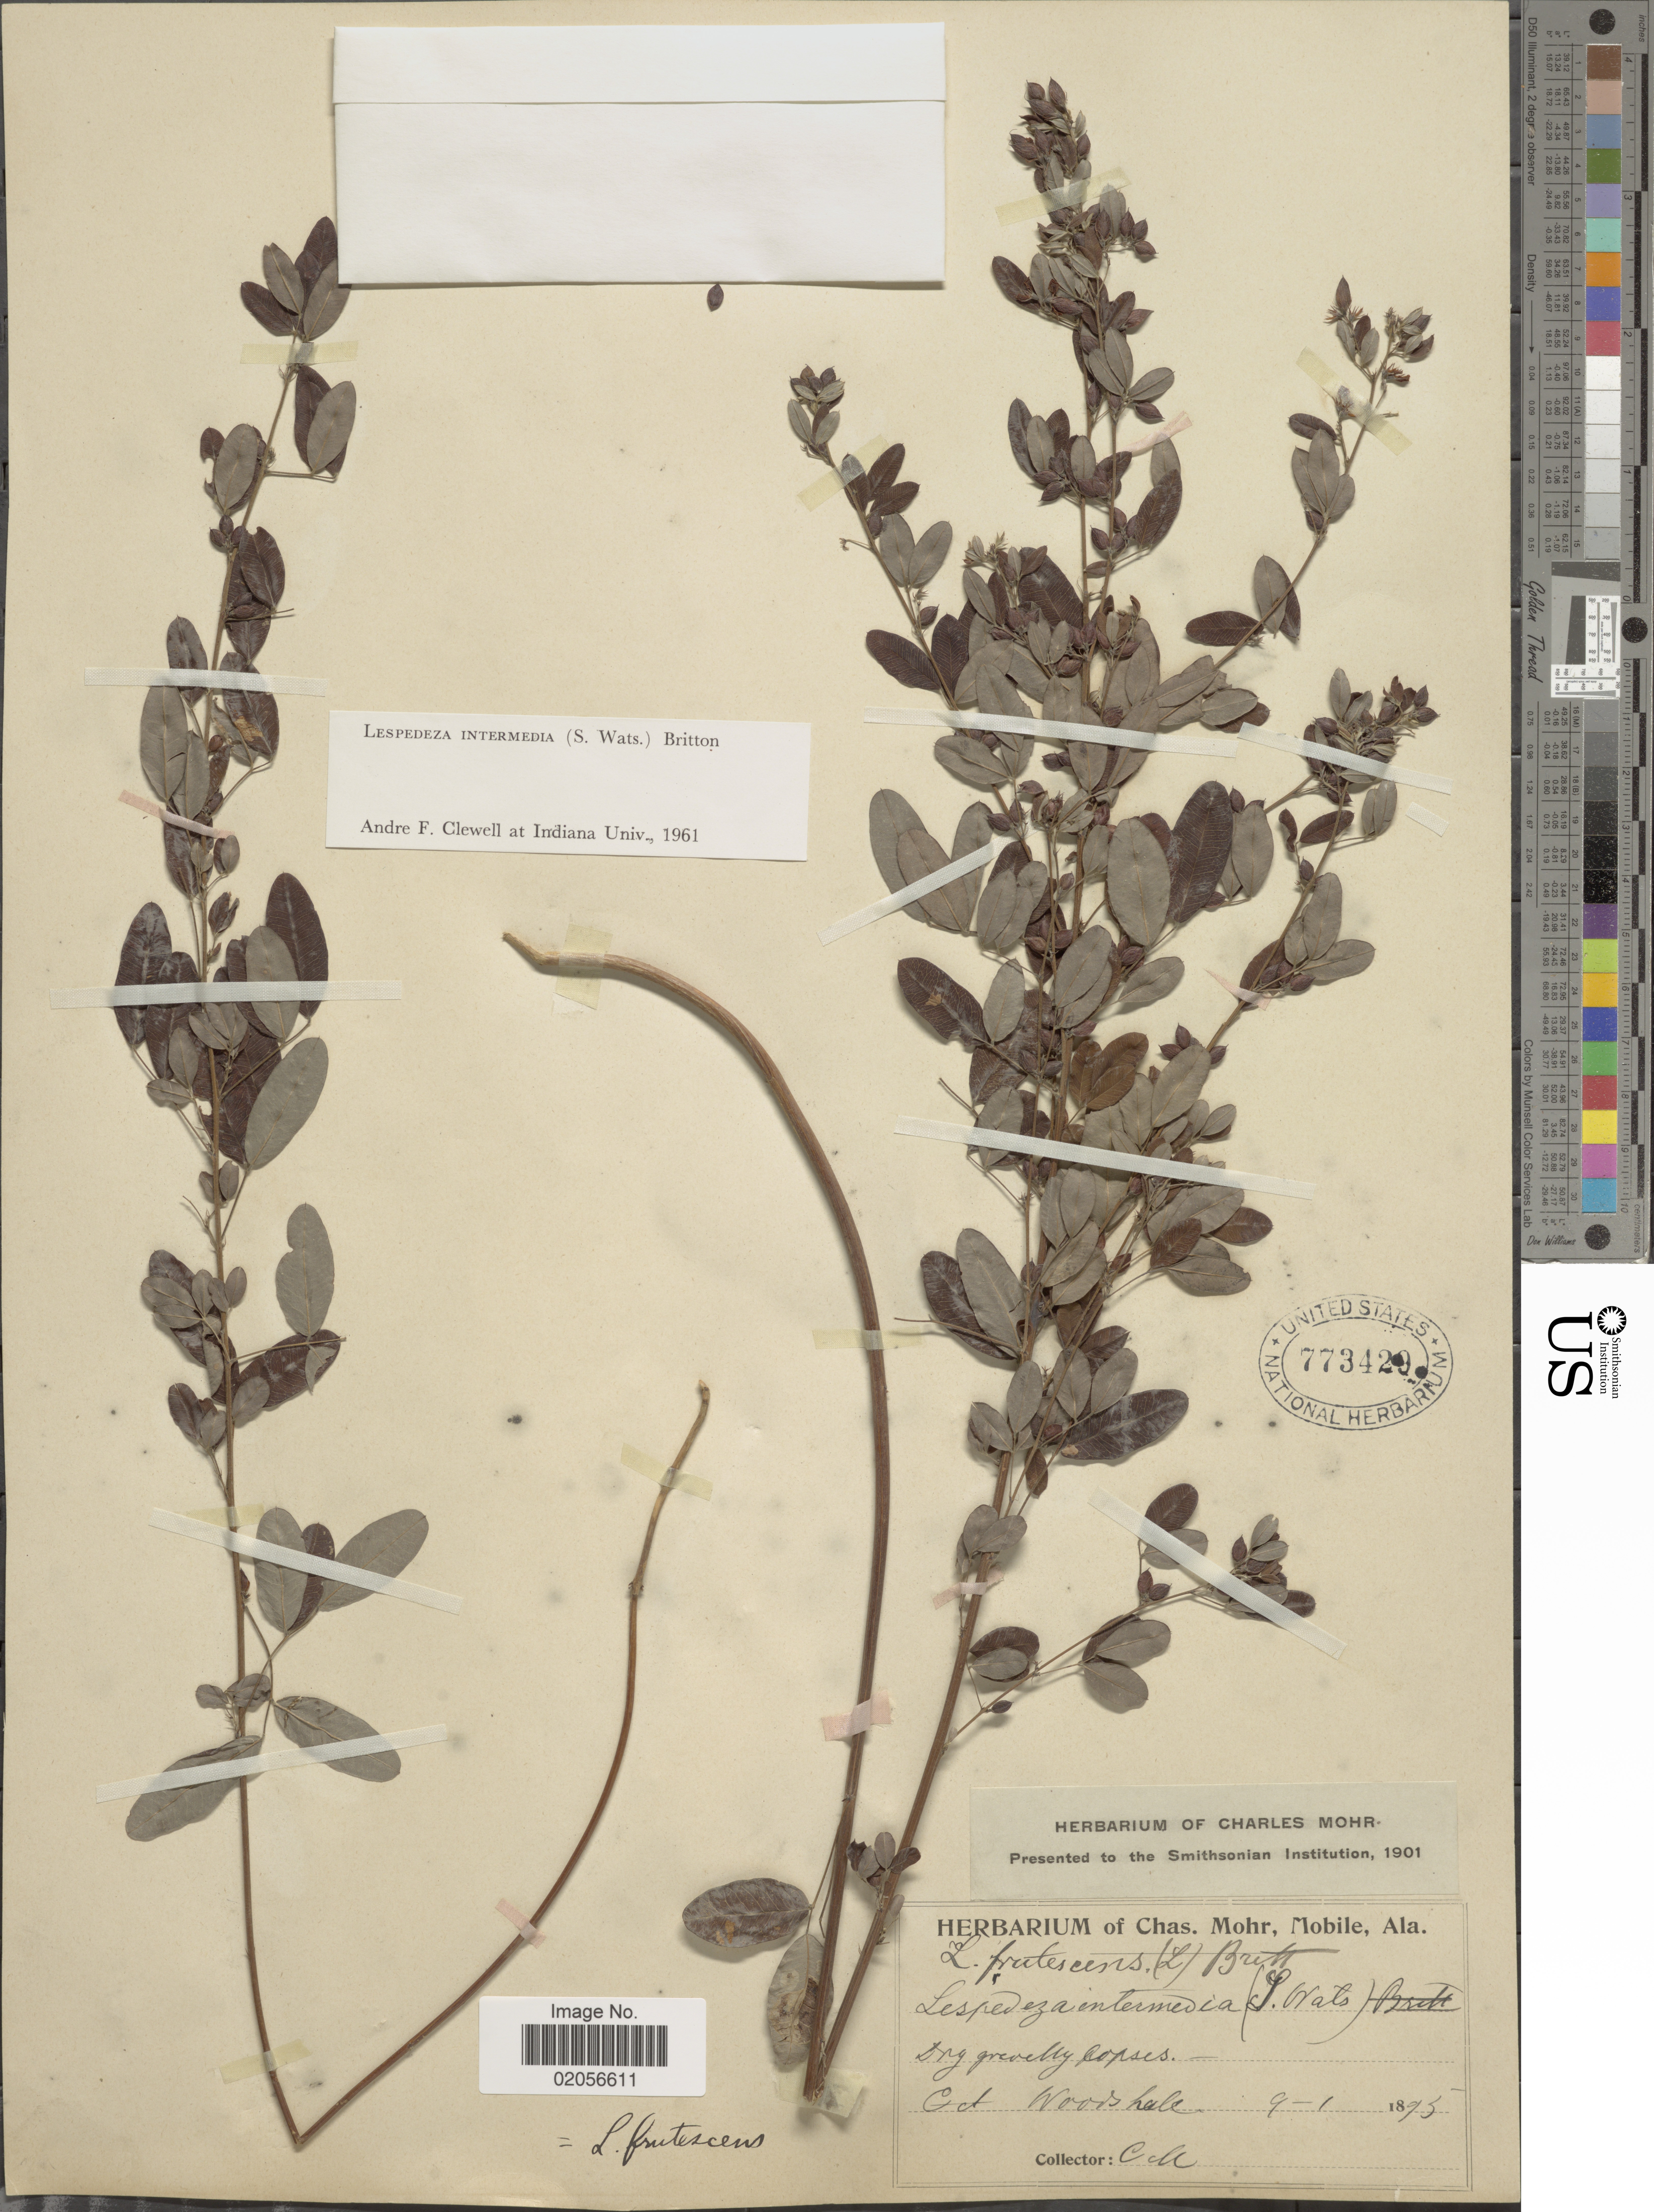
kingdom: Plantae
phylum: Tracheophyta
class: Magnoliopsida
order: Fabales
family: Fabaceae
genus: Lespedeza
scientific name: Lespedeza intermedia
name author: (S. Watson) Britton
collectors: C. T. Mohr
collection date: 1895-09-01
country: United States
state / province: Massachusetts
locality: Dry gravelly copses, Woods Hole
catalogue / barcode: US 773420